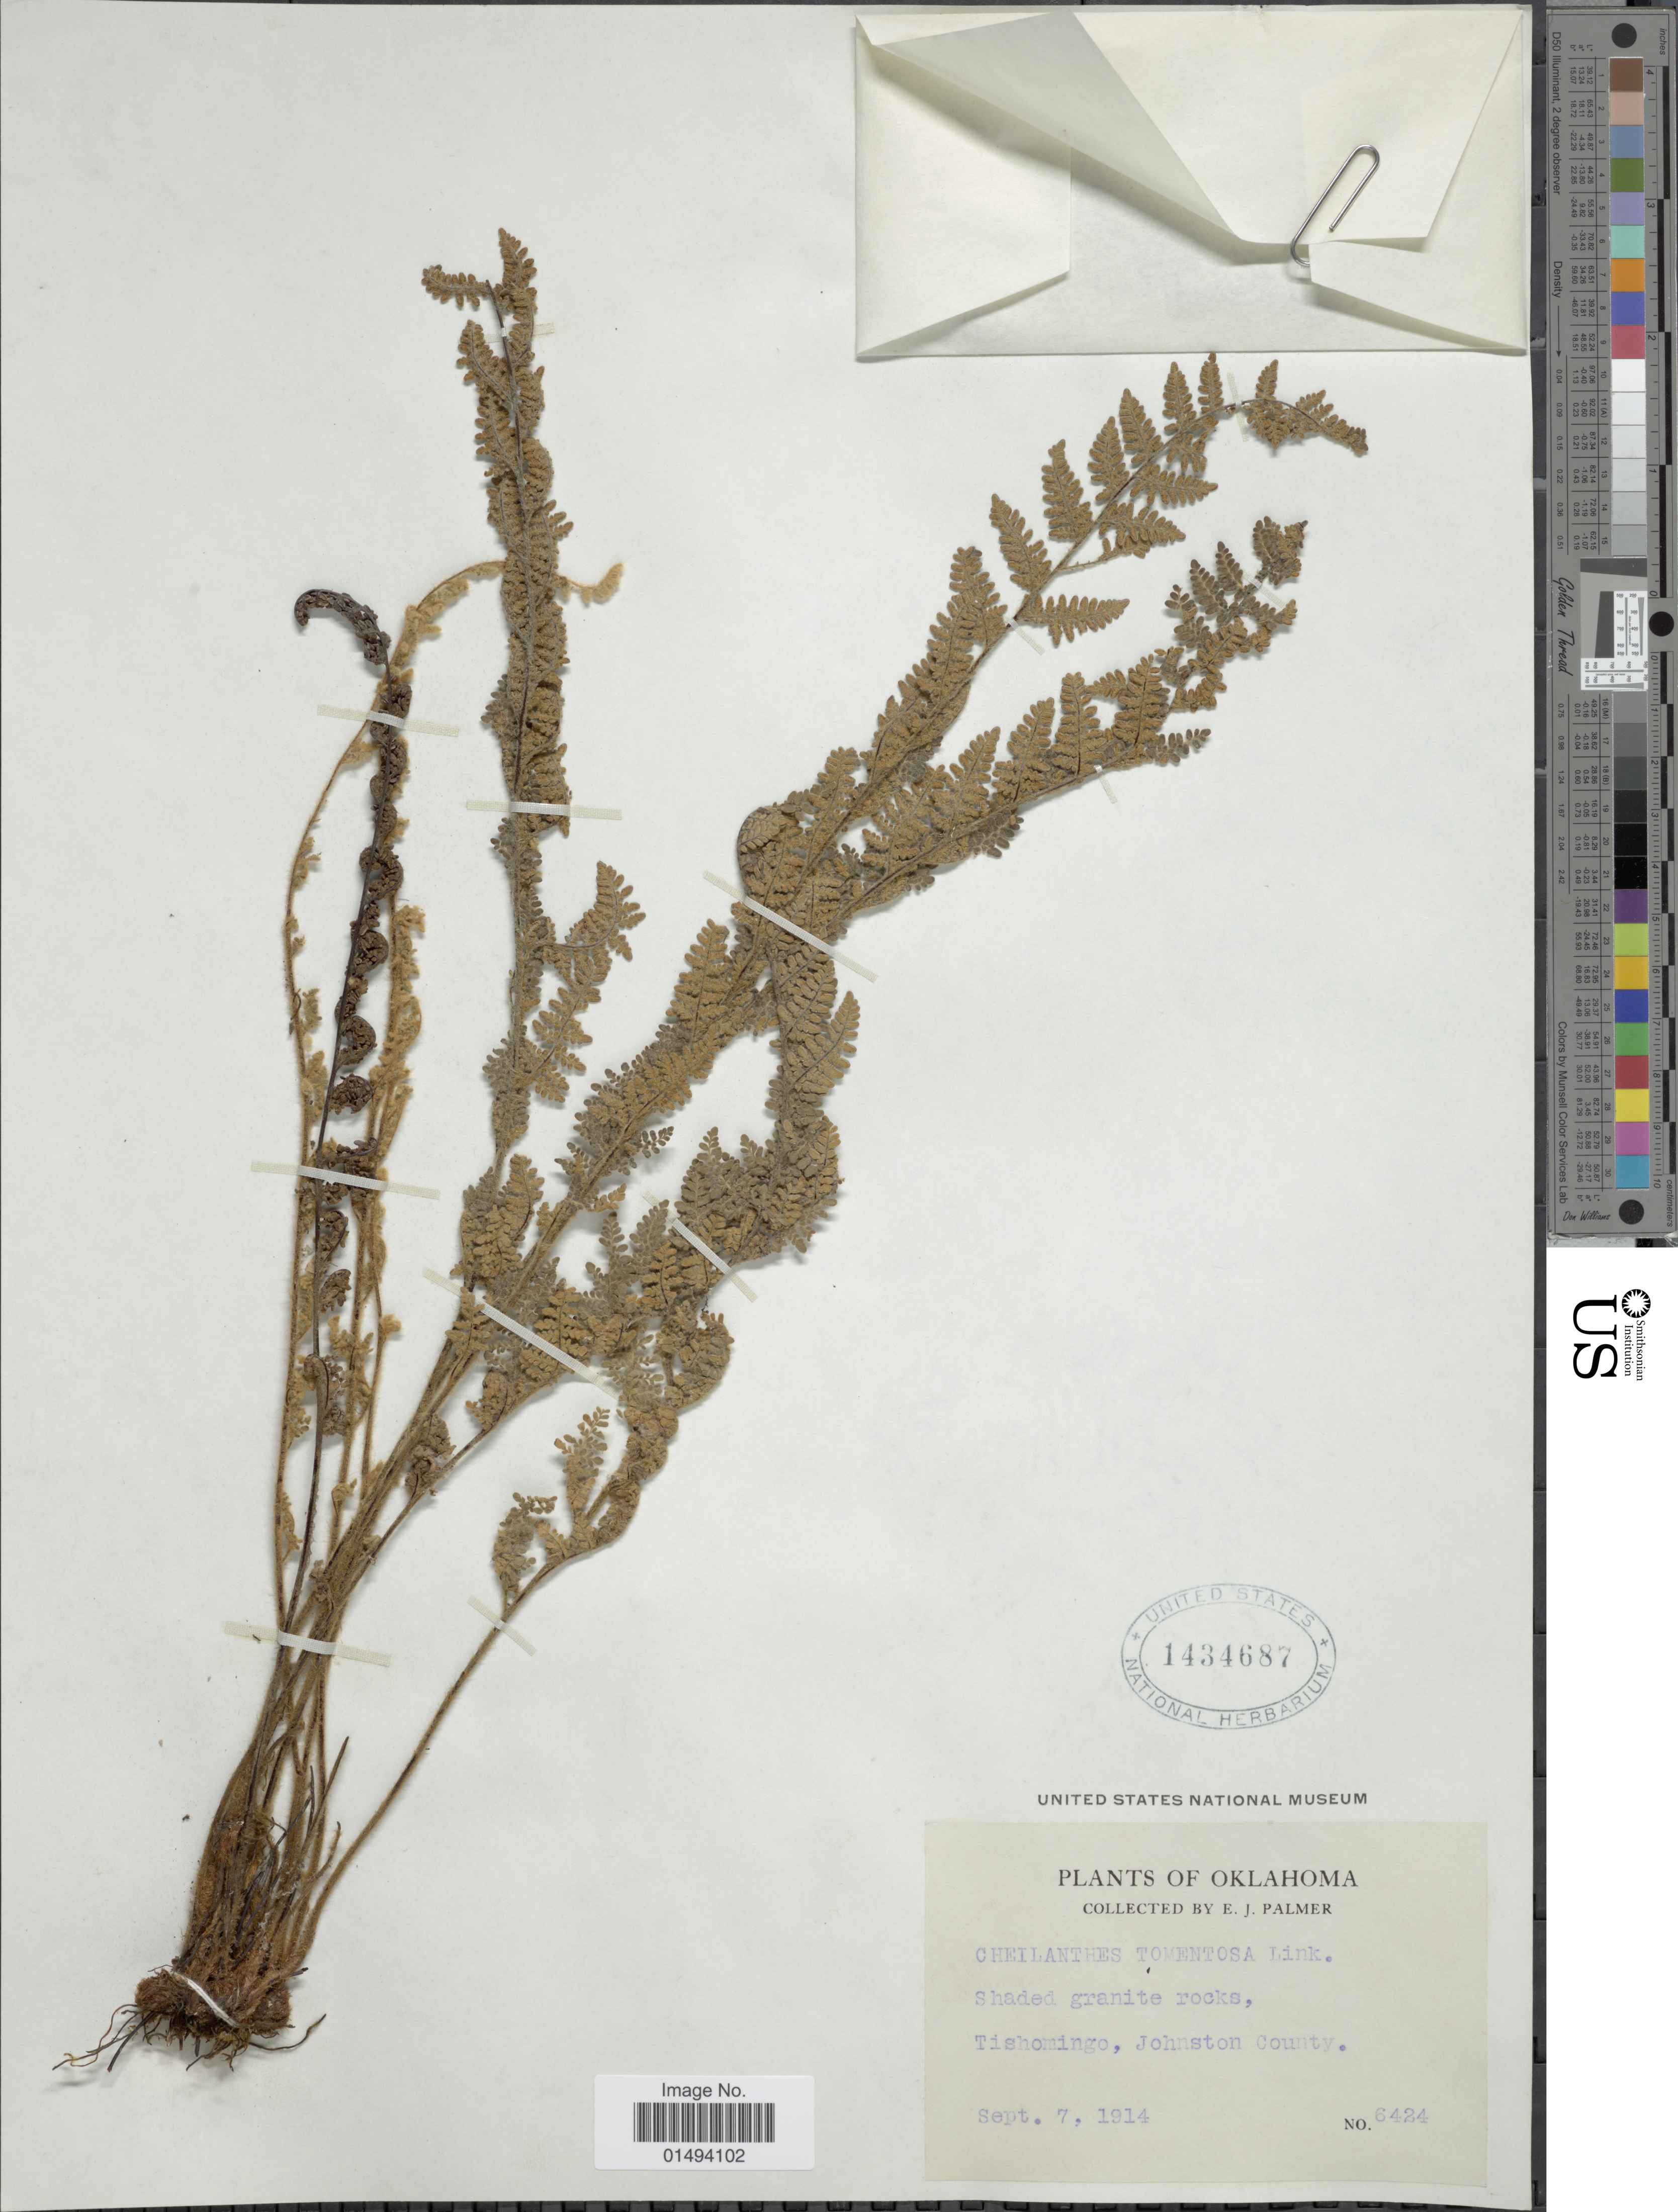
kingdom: Plantae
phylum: Tracheophyta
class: Polypodiopsida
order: Polypodiales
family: Pteridaceae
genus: Myriopteris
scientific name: Myriopteris tomentosa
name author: (Link) Fée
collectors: E. J. Palmer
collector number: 6424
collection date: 1914-09-07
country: United States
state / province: Oklahoma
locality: Oklahoma, Shaded granite rocks, Tishomingo, Johnston county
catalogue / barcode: US 1434687